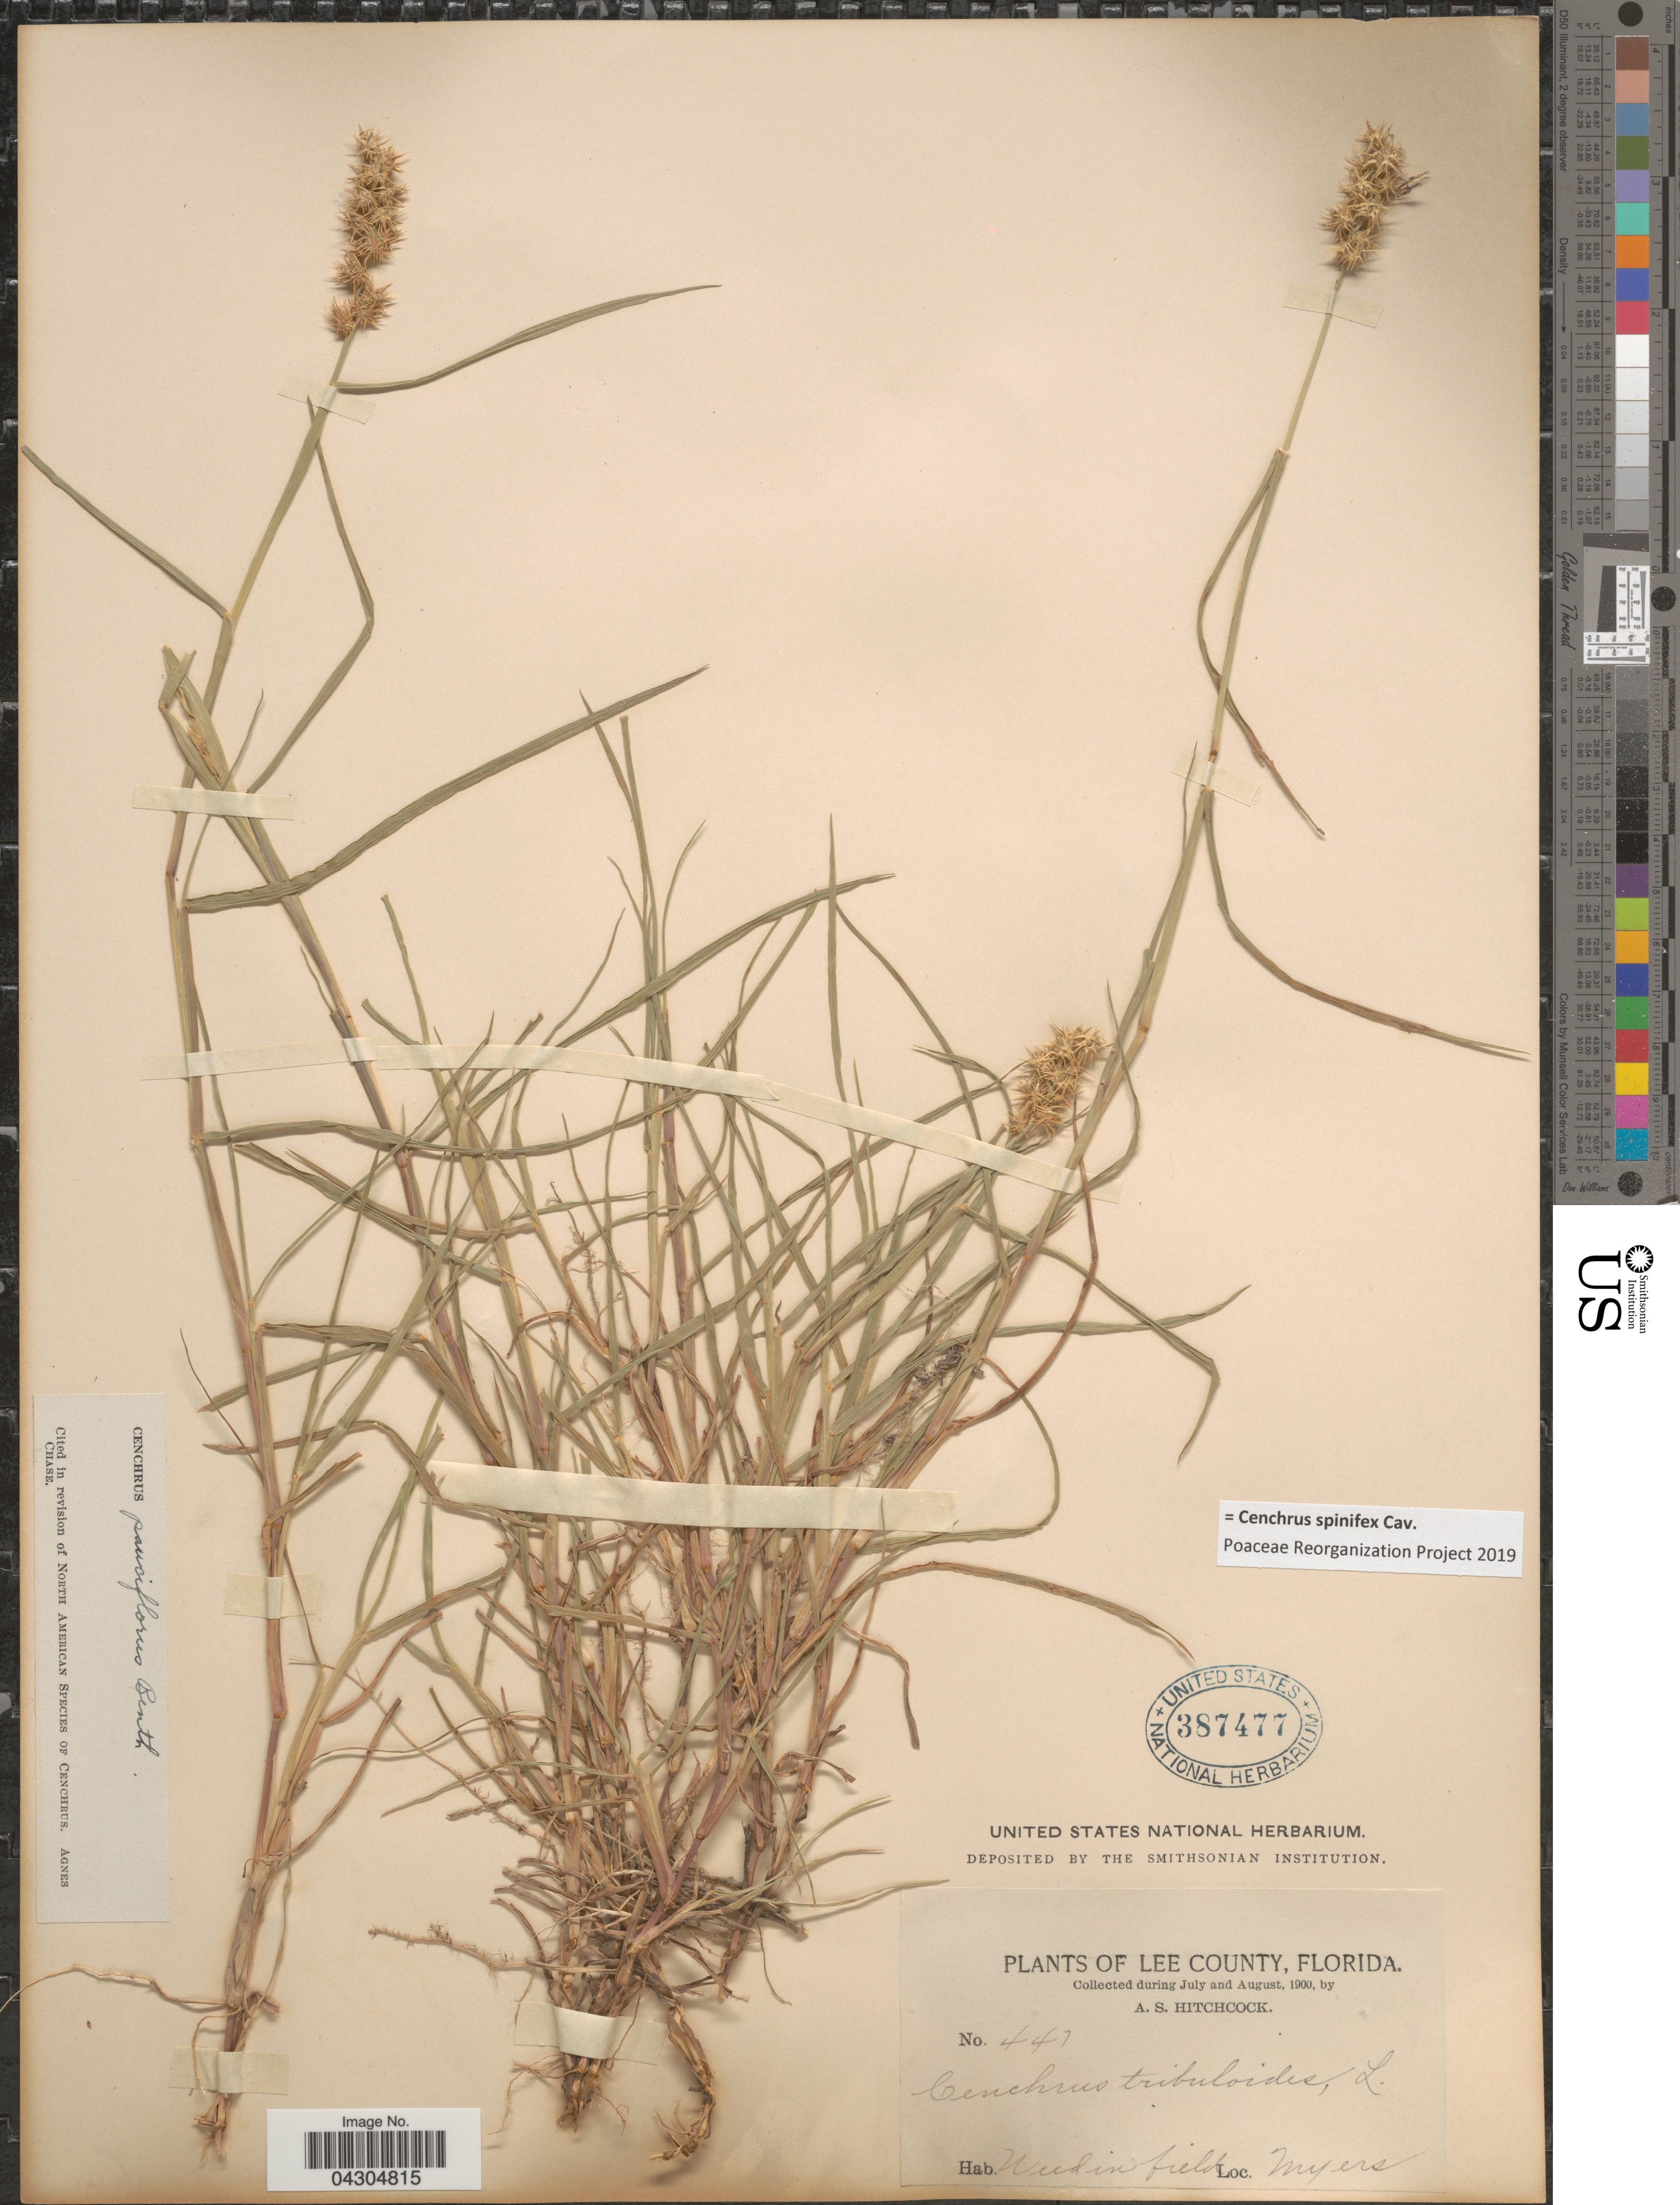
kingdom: Plantae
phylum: Tracheophyta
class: Liliopsida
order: Poales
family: Poaceae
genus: Cenchrus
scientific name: Cenchrus spinifex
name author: Cav.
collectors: A. S. Hitchcock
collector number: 447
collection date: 1900-07/1900-08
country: United States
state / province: Florida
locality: Lee County. Myers.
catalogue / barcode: US 387477